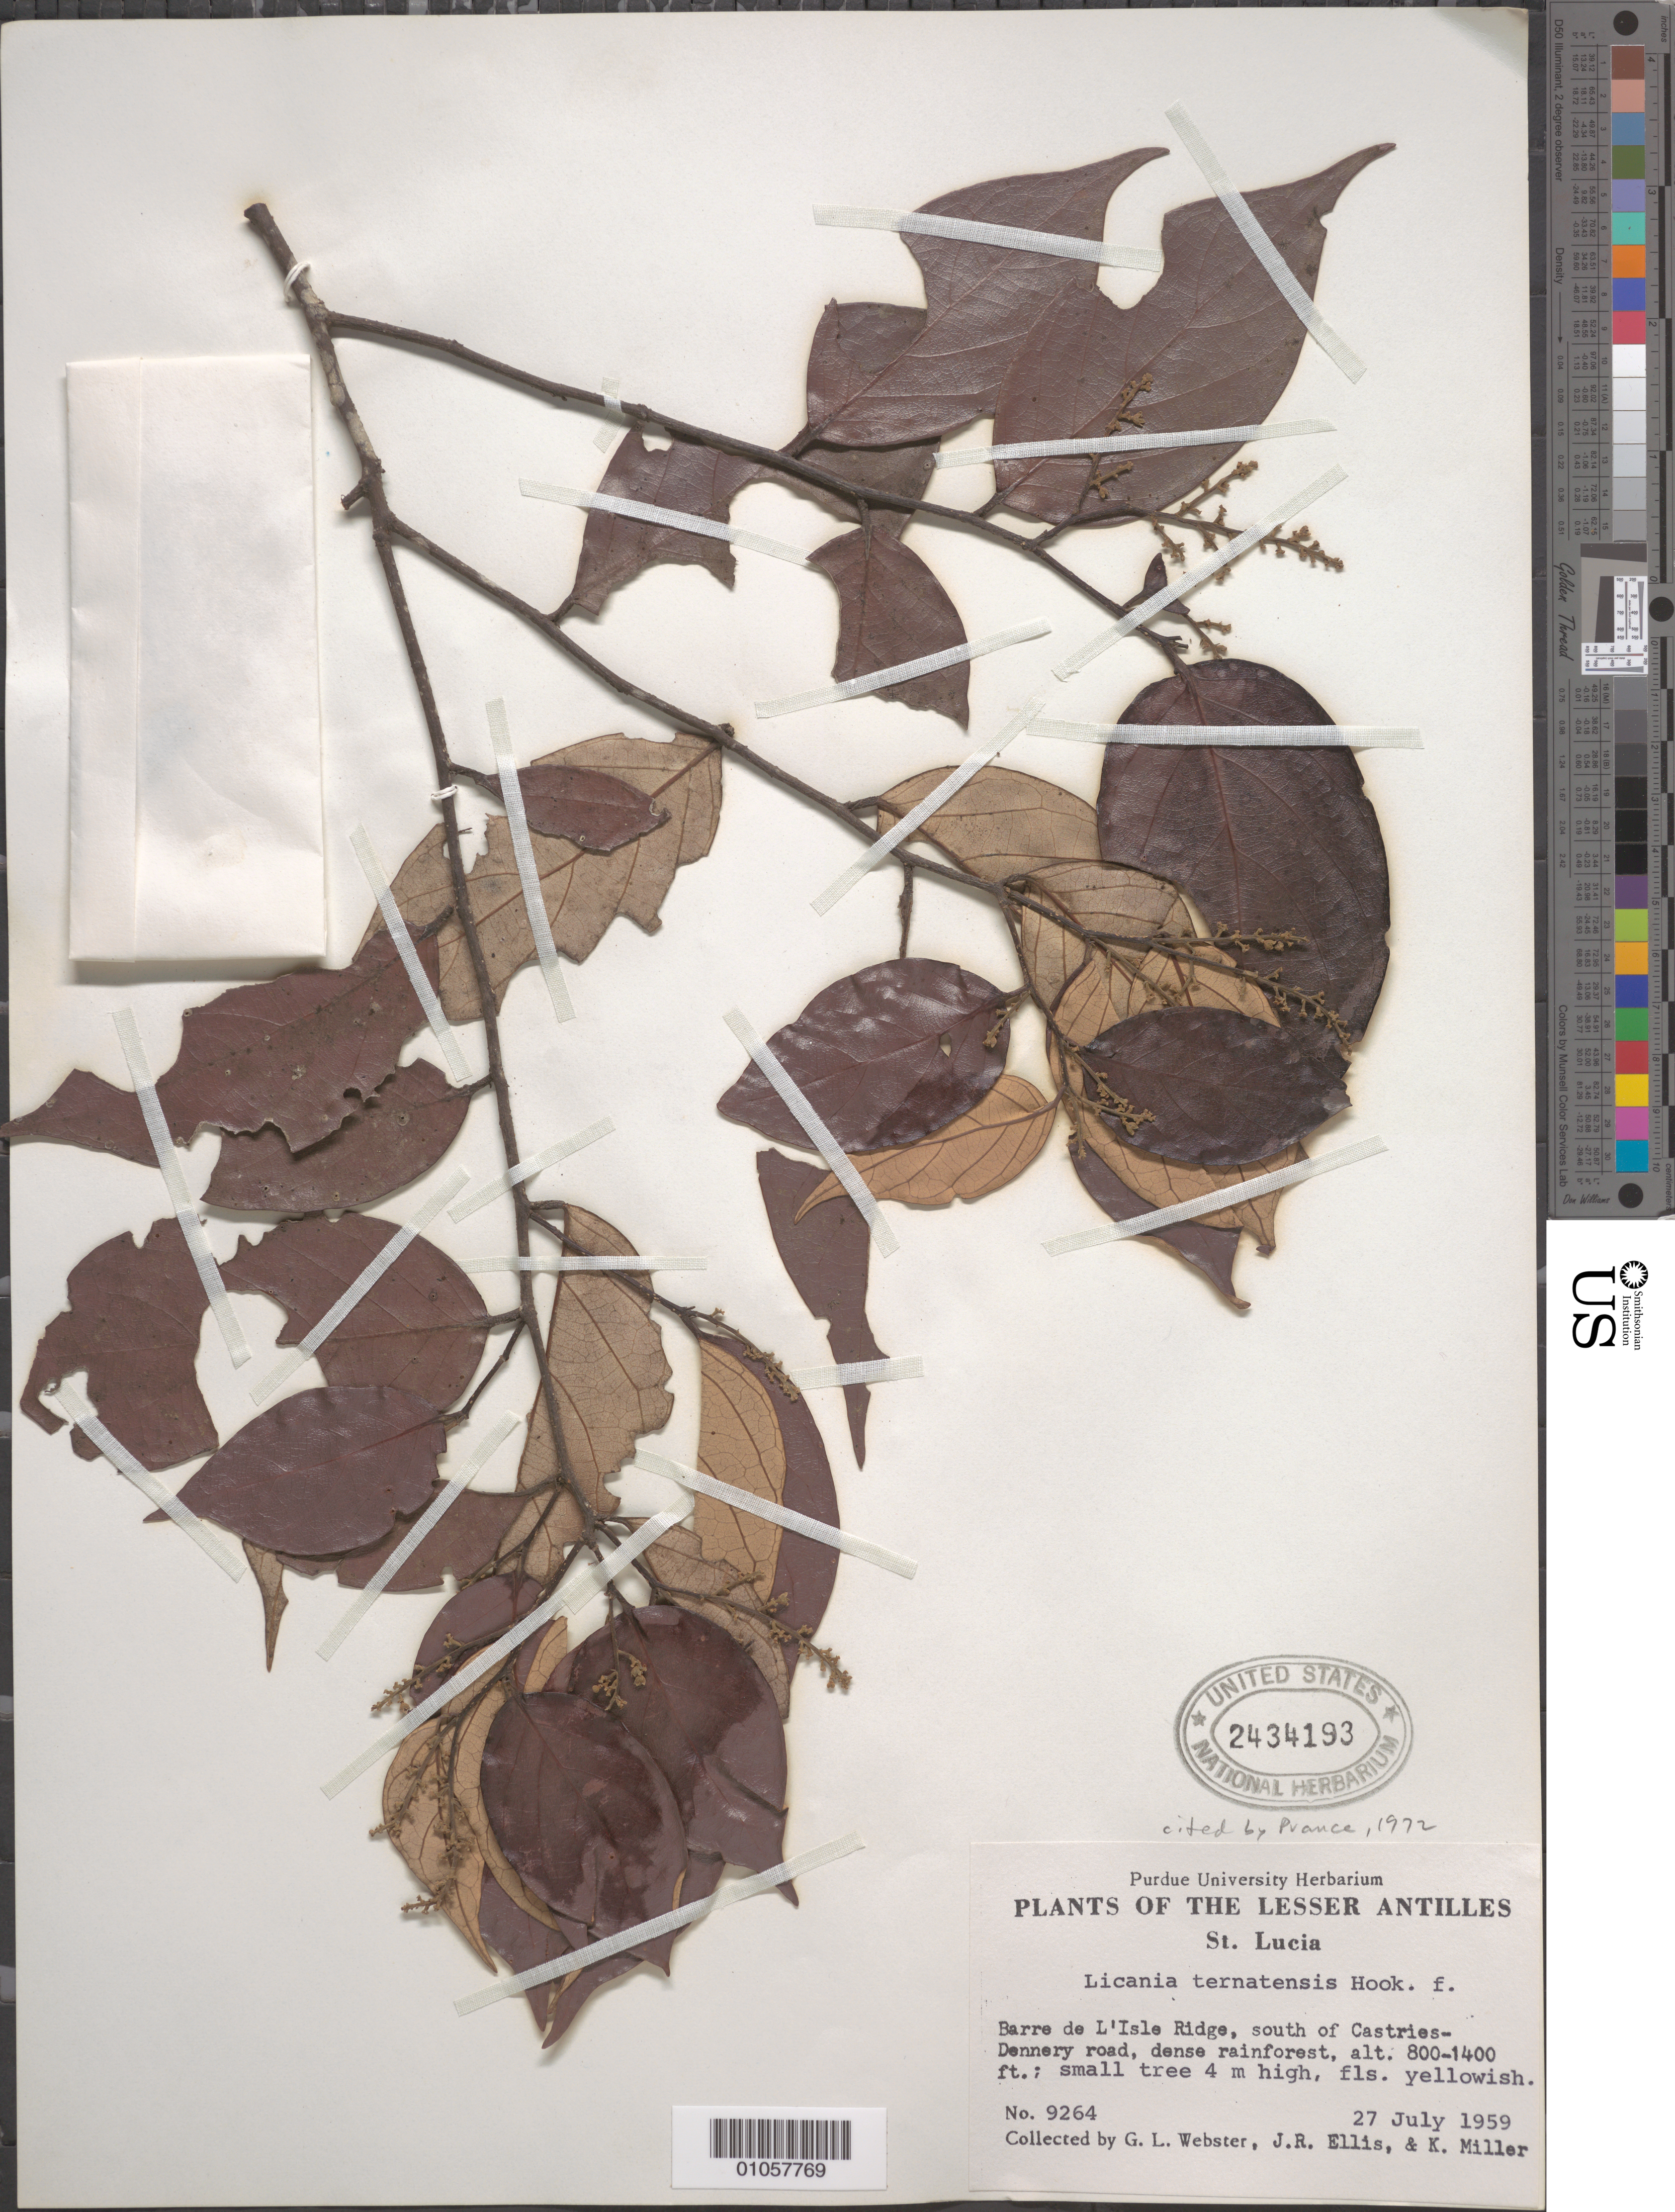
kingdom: Plantae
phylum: Tracheophyta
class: Magnoliopsida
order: Malpighiales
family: Chrysobalanaceae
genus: Licania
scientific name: Licania ternatensis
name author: Hook. f. ex Duss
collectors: G. L. Webster, J. R. Ellis & K. Miller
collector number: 9264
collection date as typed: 27 Jul 1959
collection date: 1959-07-27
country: St. Lucia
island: St. Lucia I.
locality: Barre de L'Isle Ridge, S of Acstries-Dennery Road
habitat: Dense rainforest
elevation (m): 244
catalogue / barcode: US 2434193